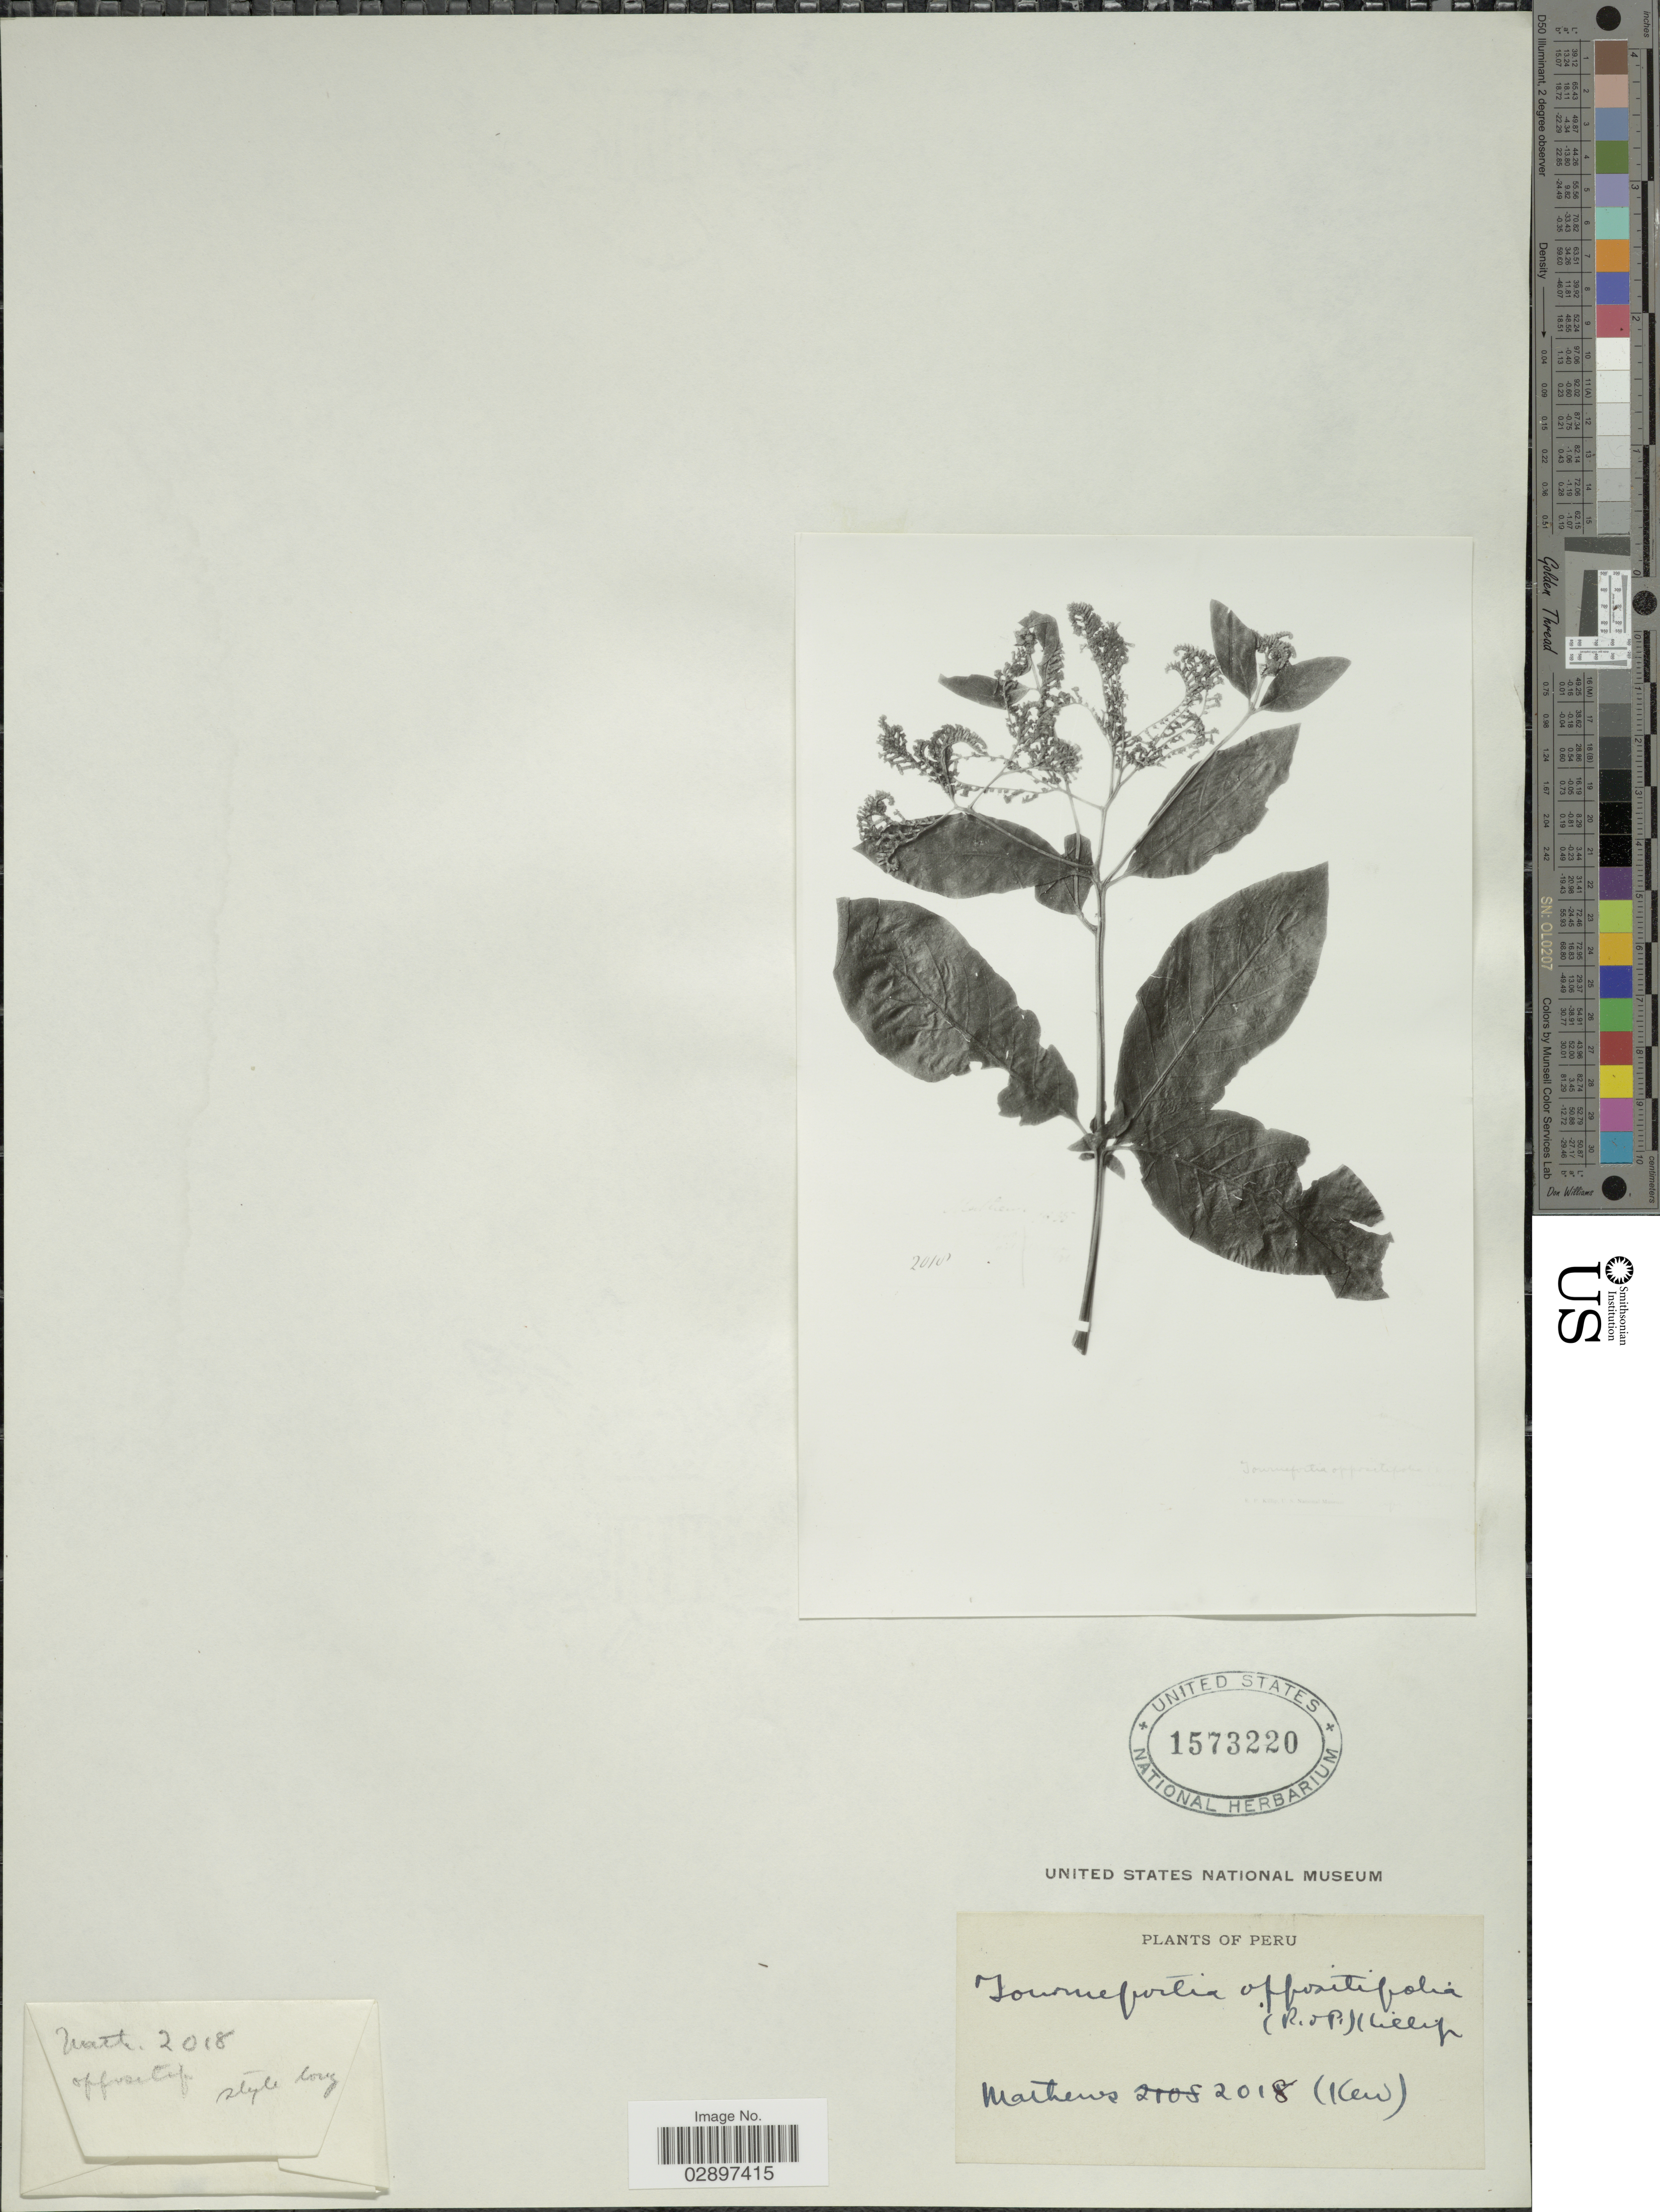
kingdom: Plantae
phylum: Tracheophyta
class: Magnoliopsida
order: Boraginales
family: Heliotropiaceae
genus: Tournefortia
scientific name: Tournefortia oppositifolia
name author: Ruiz & Pav.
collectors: -- Mathews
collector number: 2018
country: Peru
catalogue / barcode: US 1573220